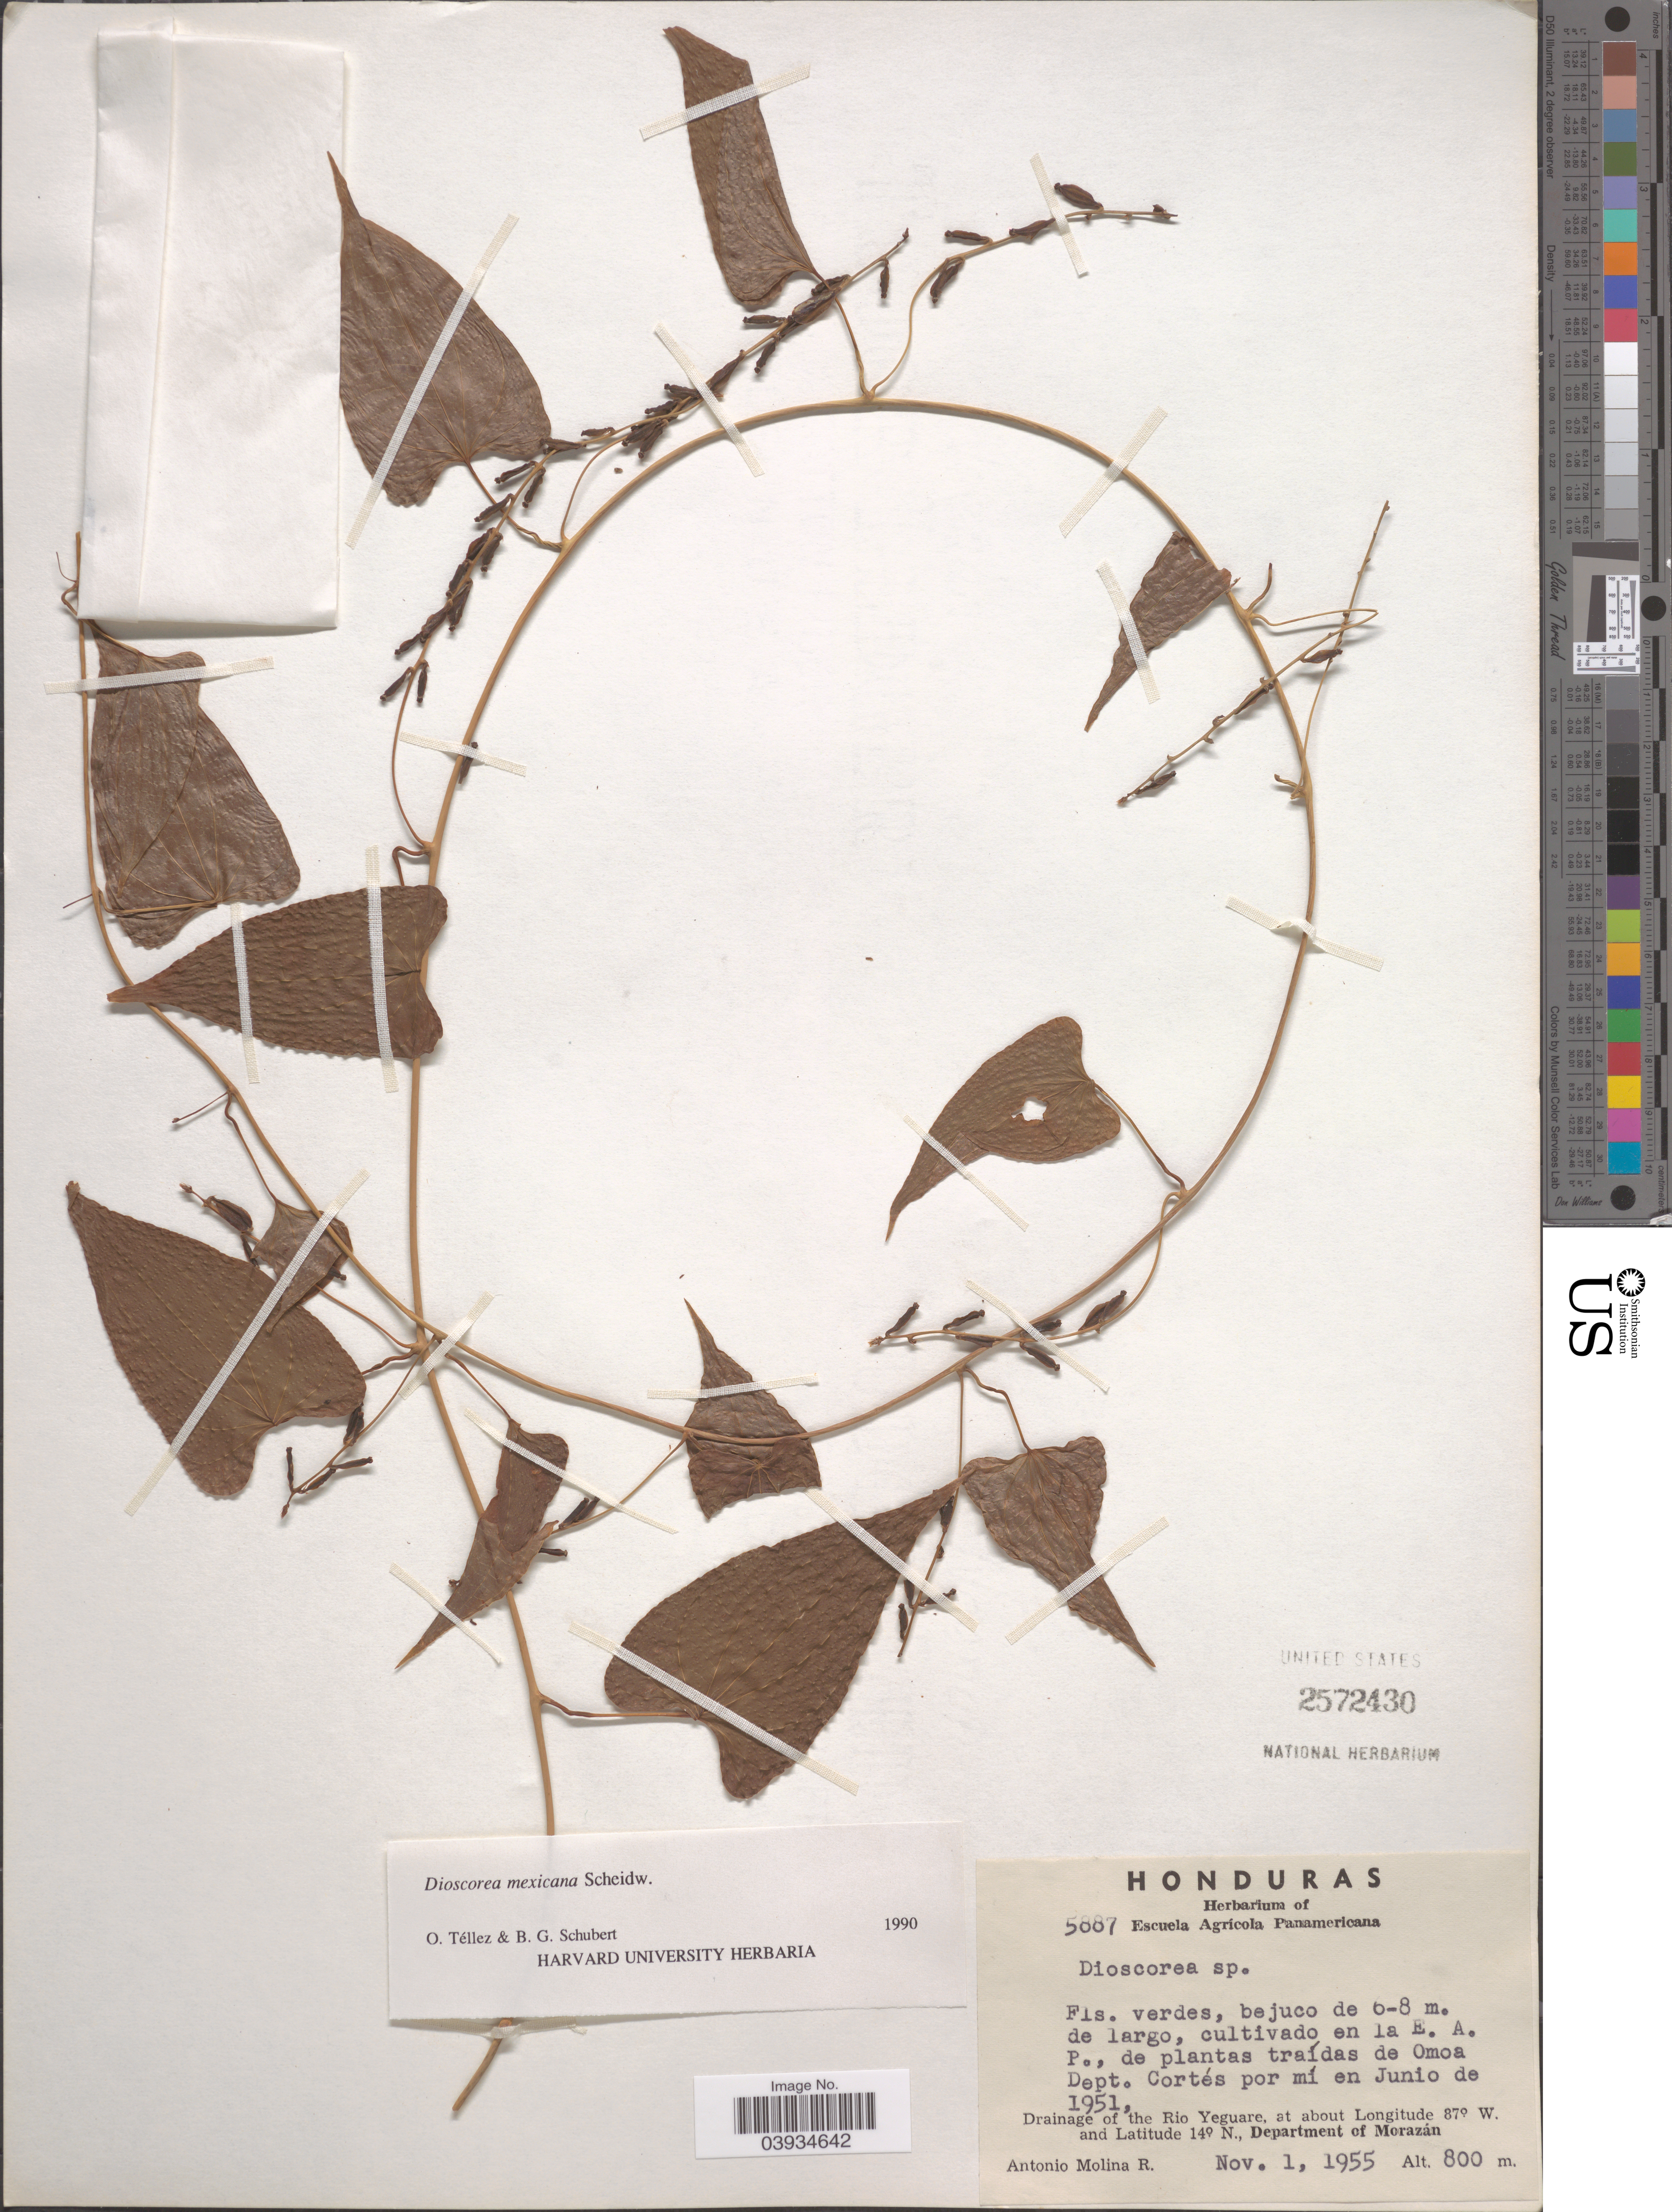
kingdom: Plantae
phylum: Tracheophyta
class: Liliopsida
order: Dioscoreales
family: Dioscoreaceae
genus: Dioscorea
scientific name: Dioscorea mexicana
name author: Scheidw.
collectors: A. Molina R.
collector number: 5887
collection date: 1951-06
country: Honduras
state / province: Cortes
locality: En la E. A. P.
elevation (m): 800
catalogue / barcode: US 2572430